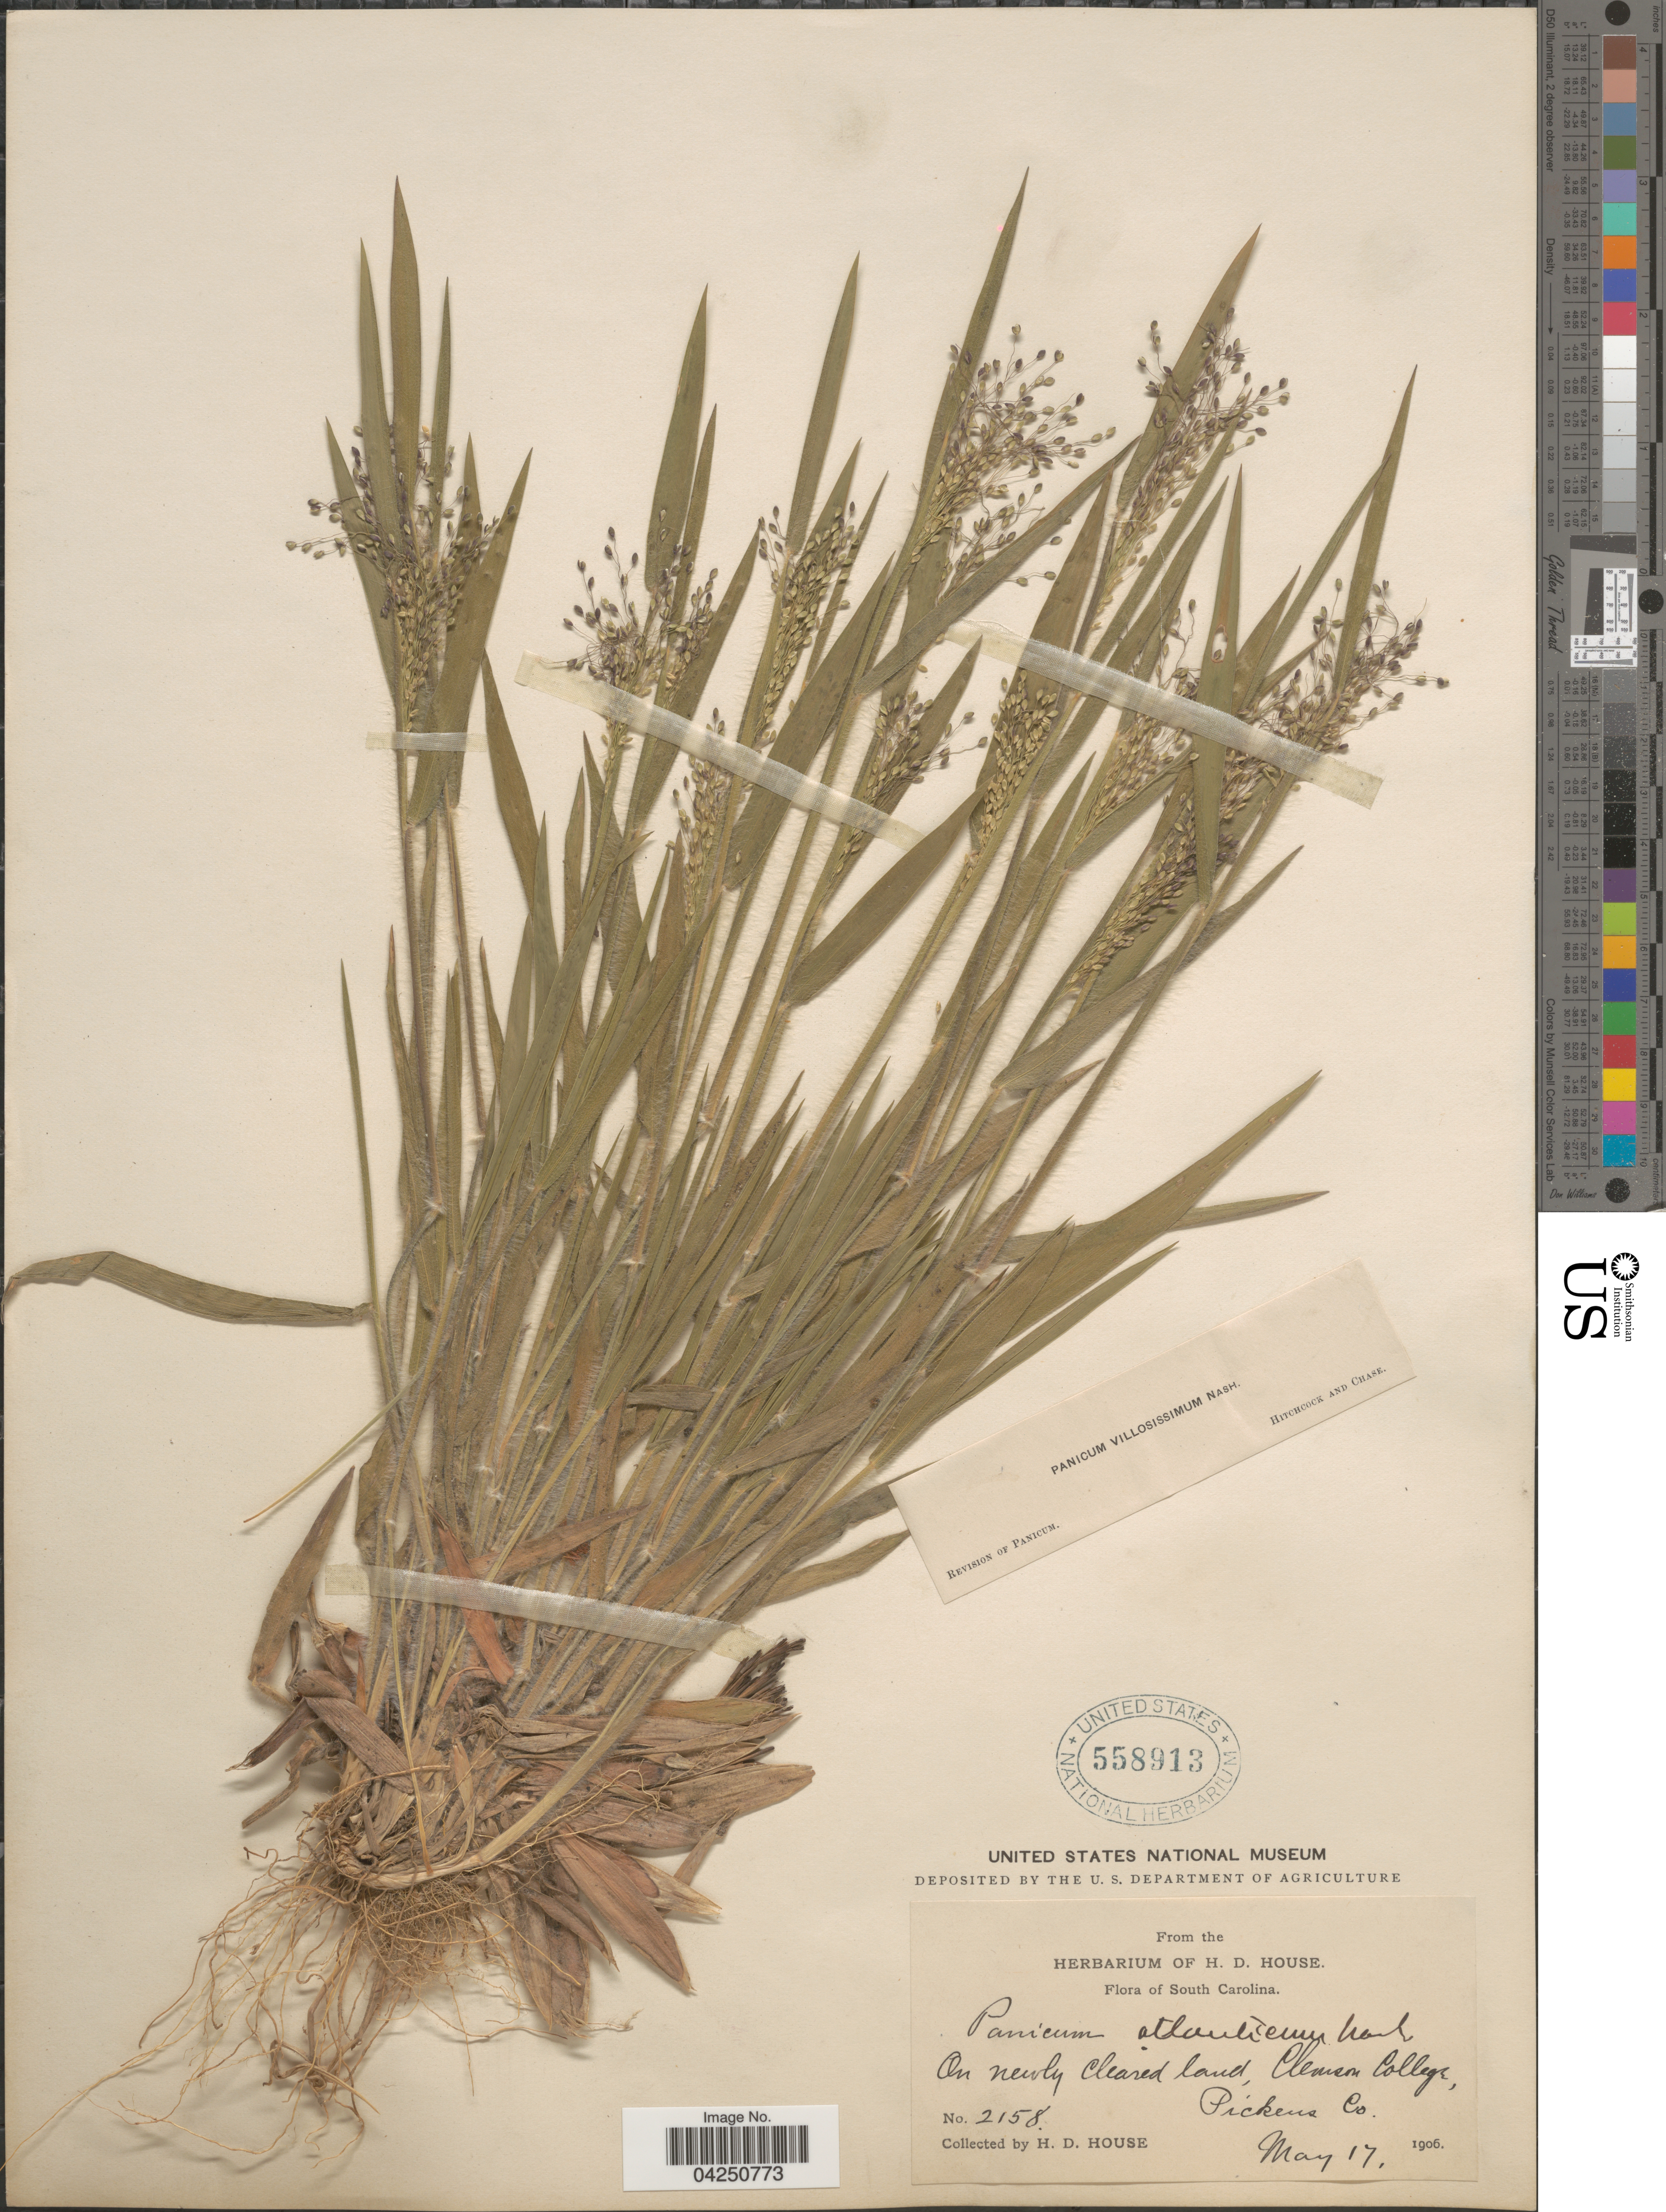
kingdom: Plantae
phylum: Tracheophyta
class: Liliopsida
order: Poales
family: Poaceae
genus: Dichanthelium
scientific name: Dichanthelium acuminatum var. acuminatum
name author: (Sw.) Gould & C.A. Clark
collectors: H. D. House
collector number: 2158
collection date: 1906-05-17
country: United States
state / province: South Carolina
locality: On newly cleared land, Clemson College, Pickens Co.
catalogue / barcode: US 558913